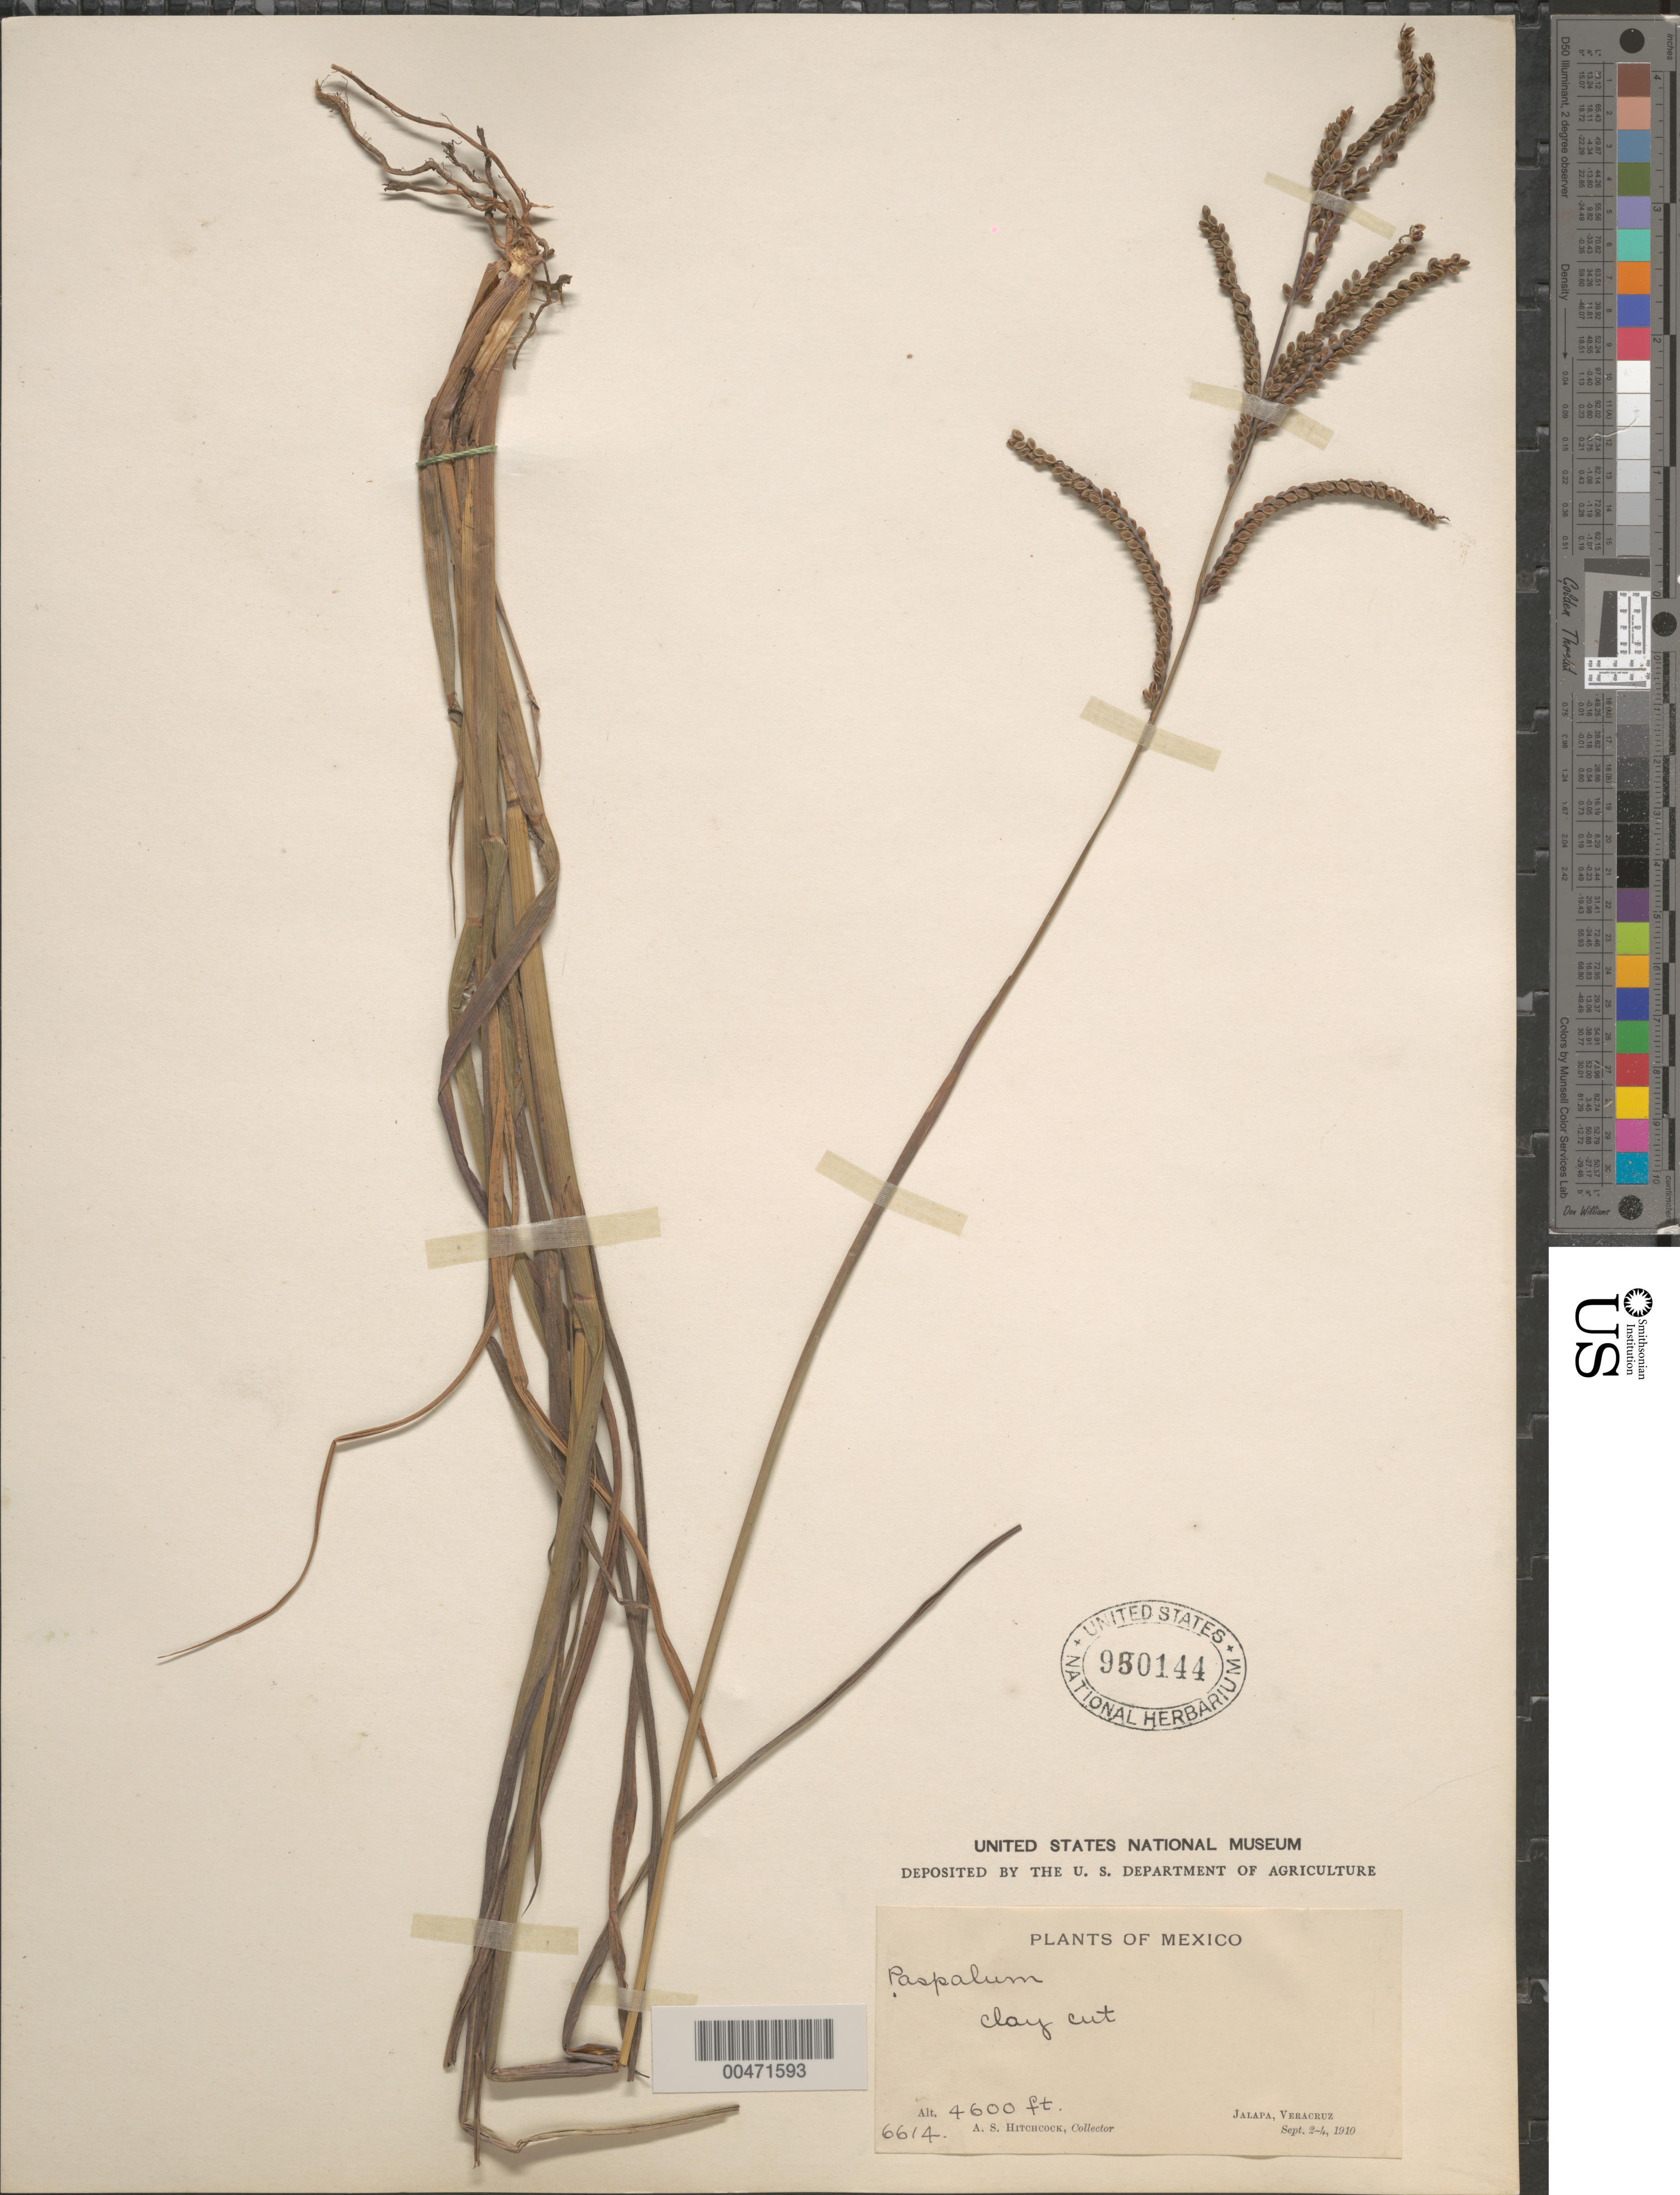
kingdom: Plantae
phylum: Tracheophyta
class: Liliopsida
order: Poales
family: Poaceae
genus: Paspalum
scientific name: Paspalum plicatulum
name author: Michx.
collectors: A. S. Hitchcock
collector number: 6614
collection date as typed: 2 Sep 1910 to 4 Sep 1910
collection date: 1910-09-02/1910-09-04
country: Mexico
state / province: Veracruz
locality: Jalapa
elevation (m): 1402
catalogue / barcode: US 950144